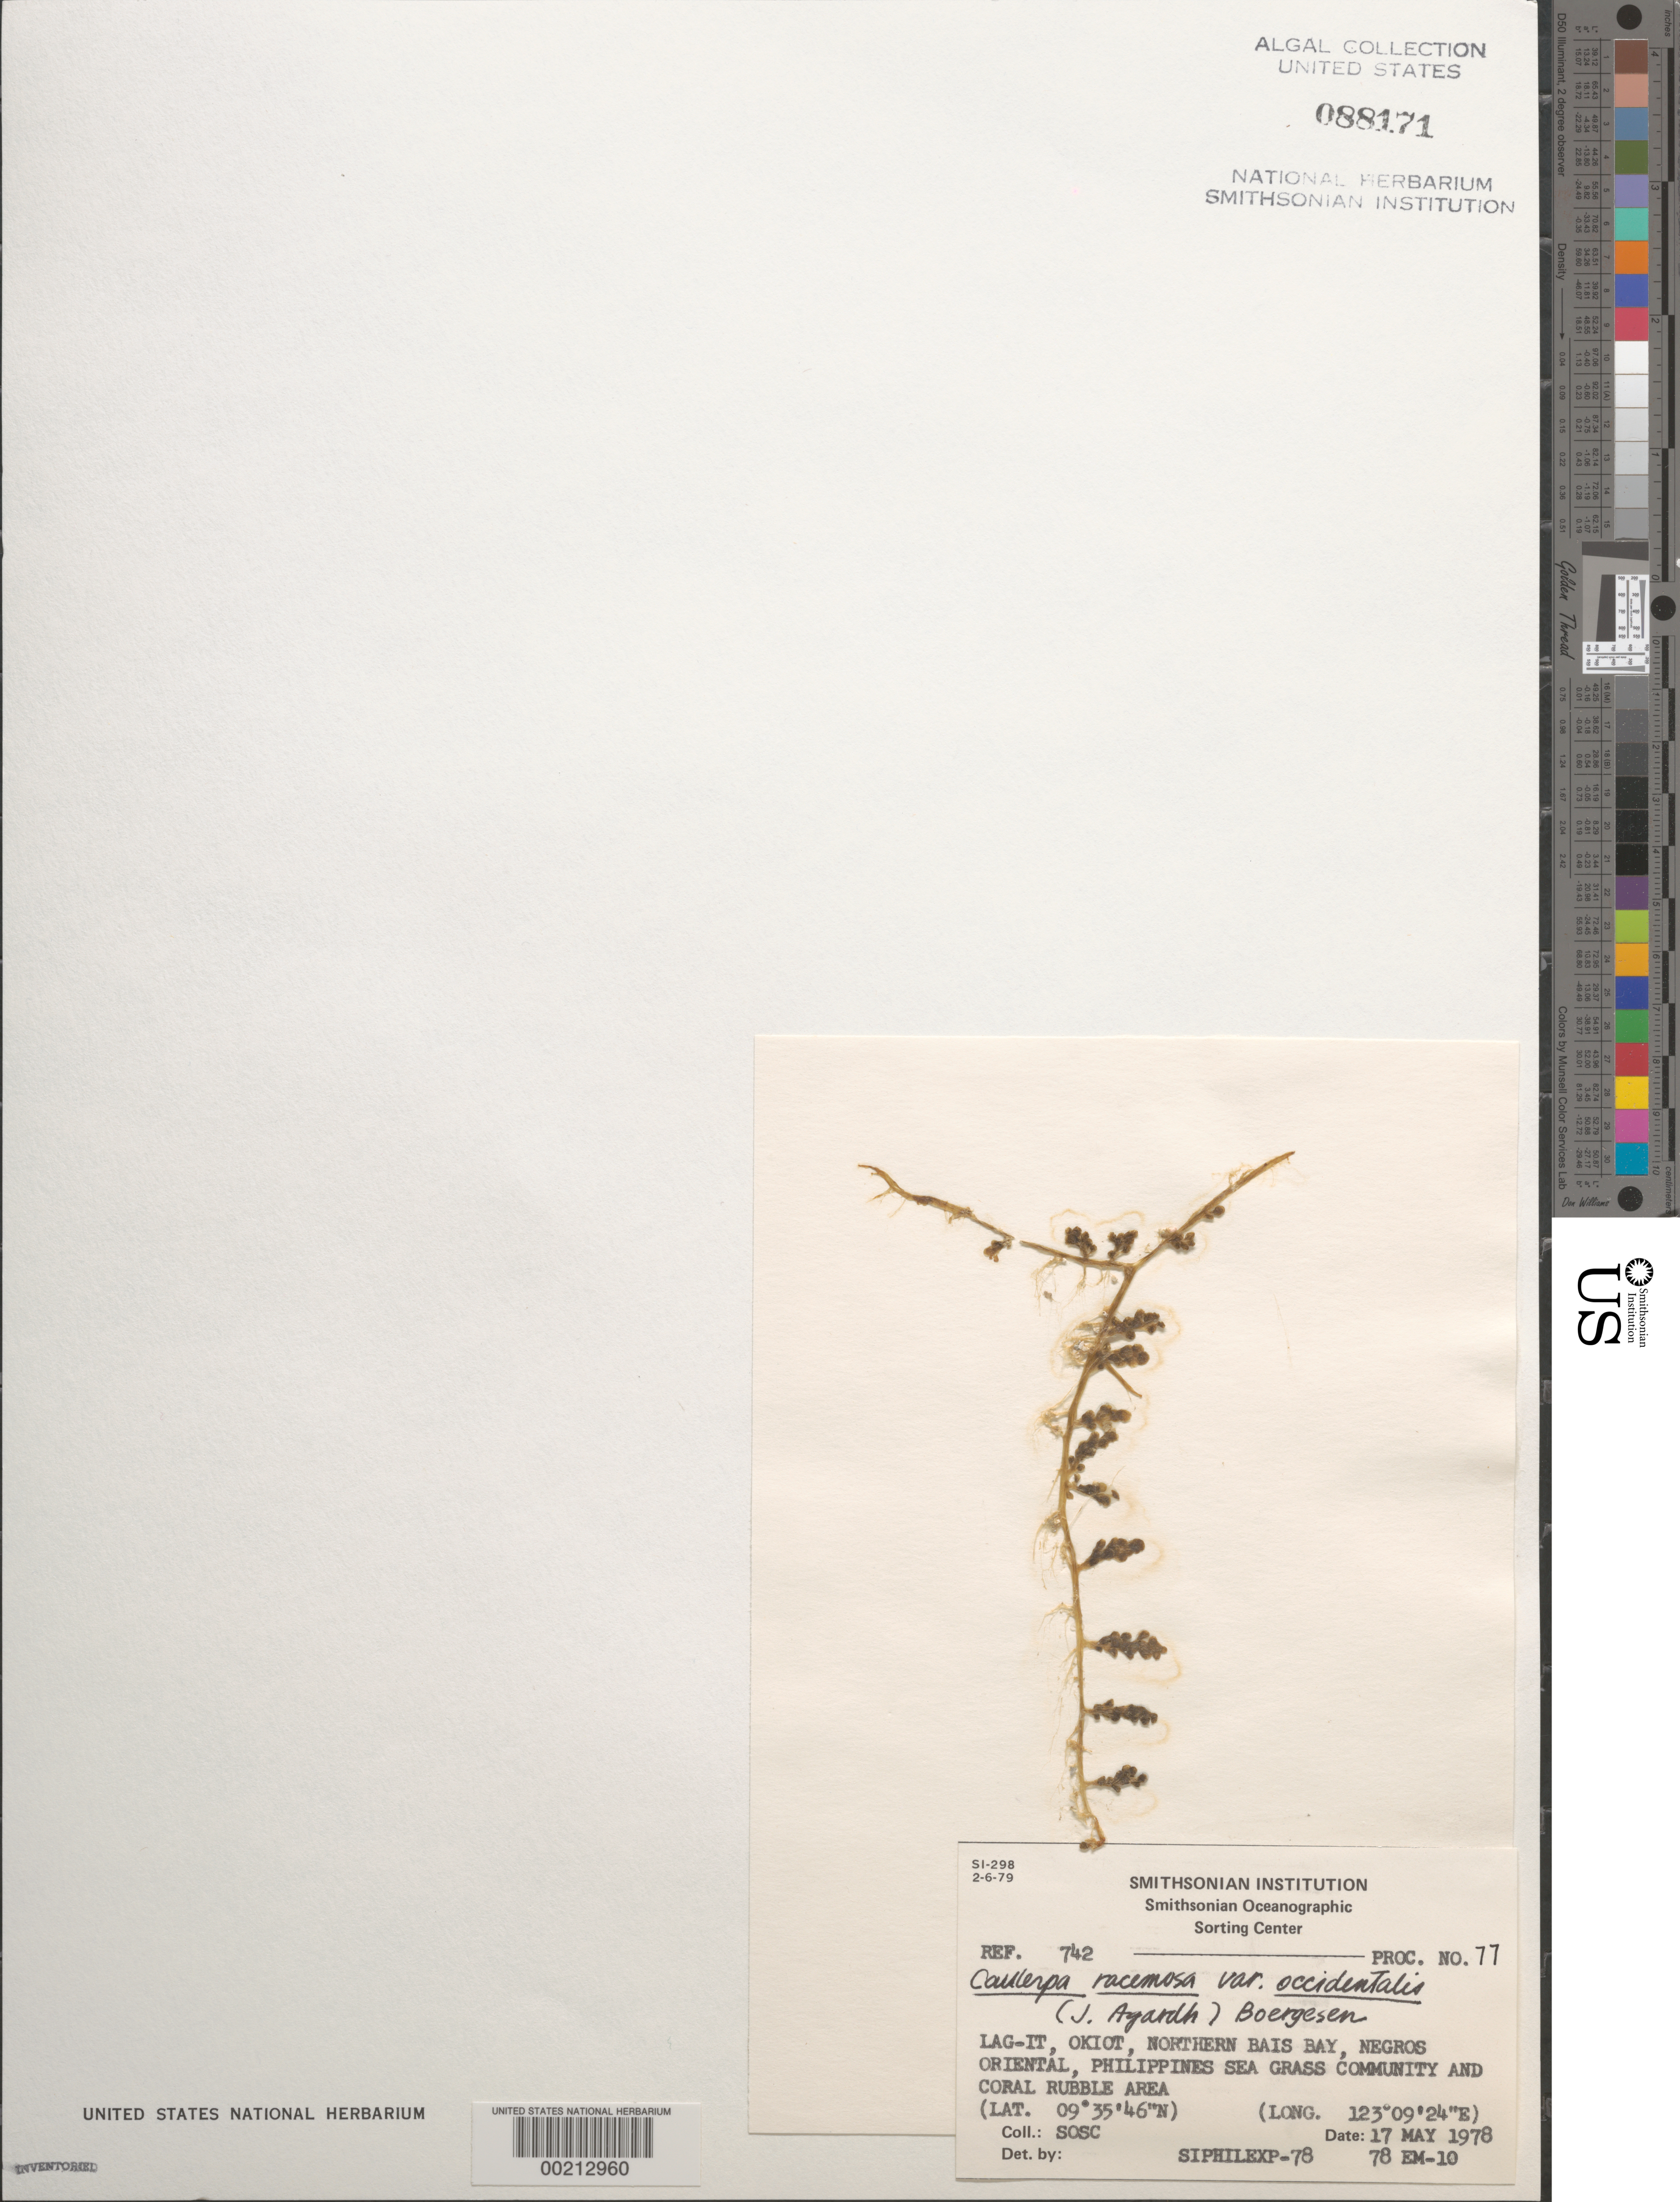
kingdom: Plantae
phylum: Chlorophyta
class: Ulvophyceae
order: Bryopsidales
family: Caulerpaceae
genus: Caulerpa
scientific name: Caulerpa racemosa var. occidentalis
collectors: SOSC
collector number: Station 78 Em-10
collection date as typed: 17 May 1978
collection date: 1978-05-17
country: Philippines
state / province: Central Visayas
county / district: Negros Oriental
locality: Lag-it, okiot, bais bay, negros oriental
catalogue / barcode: US 88171